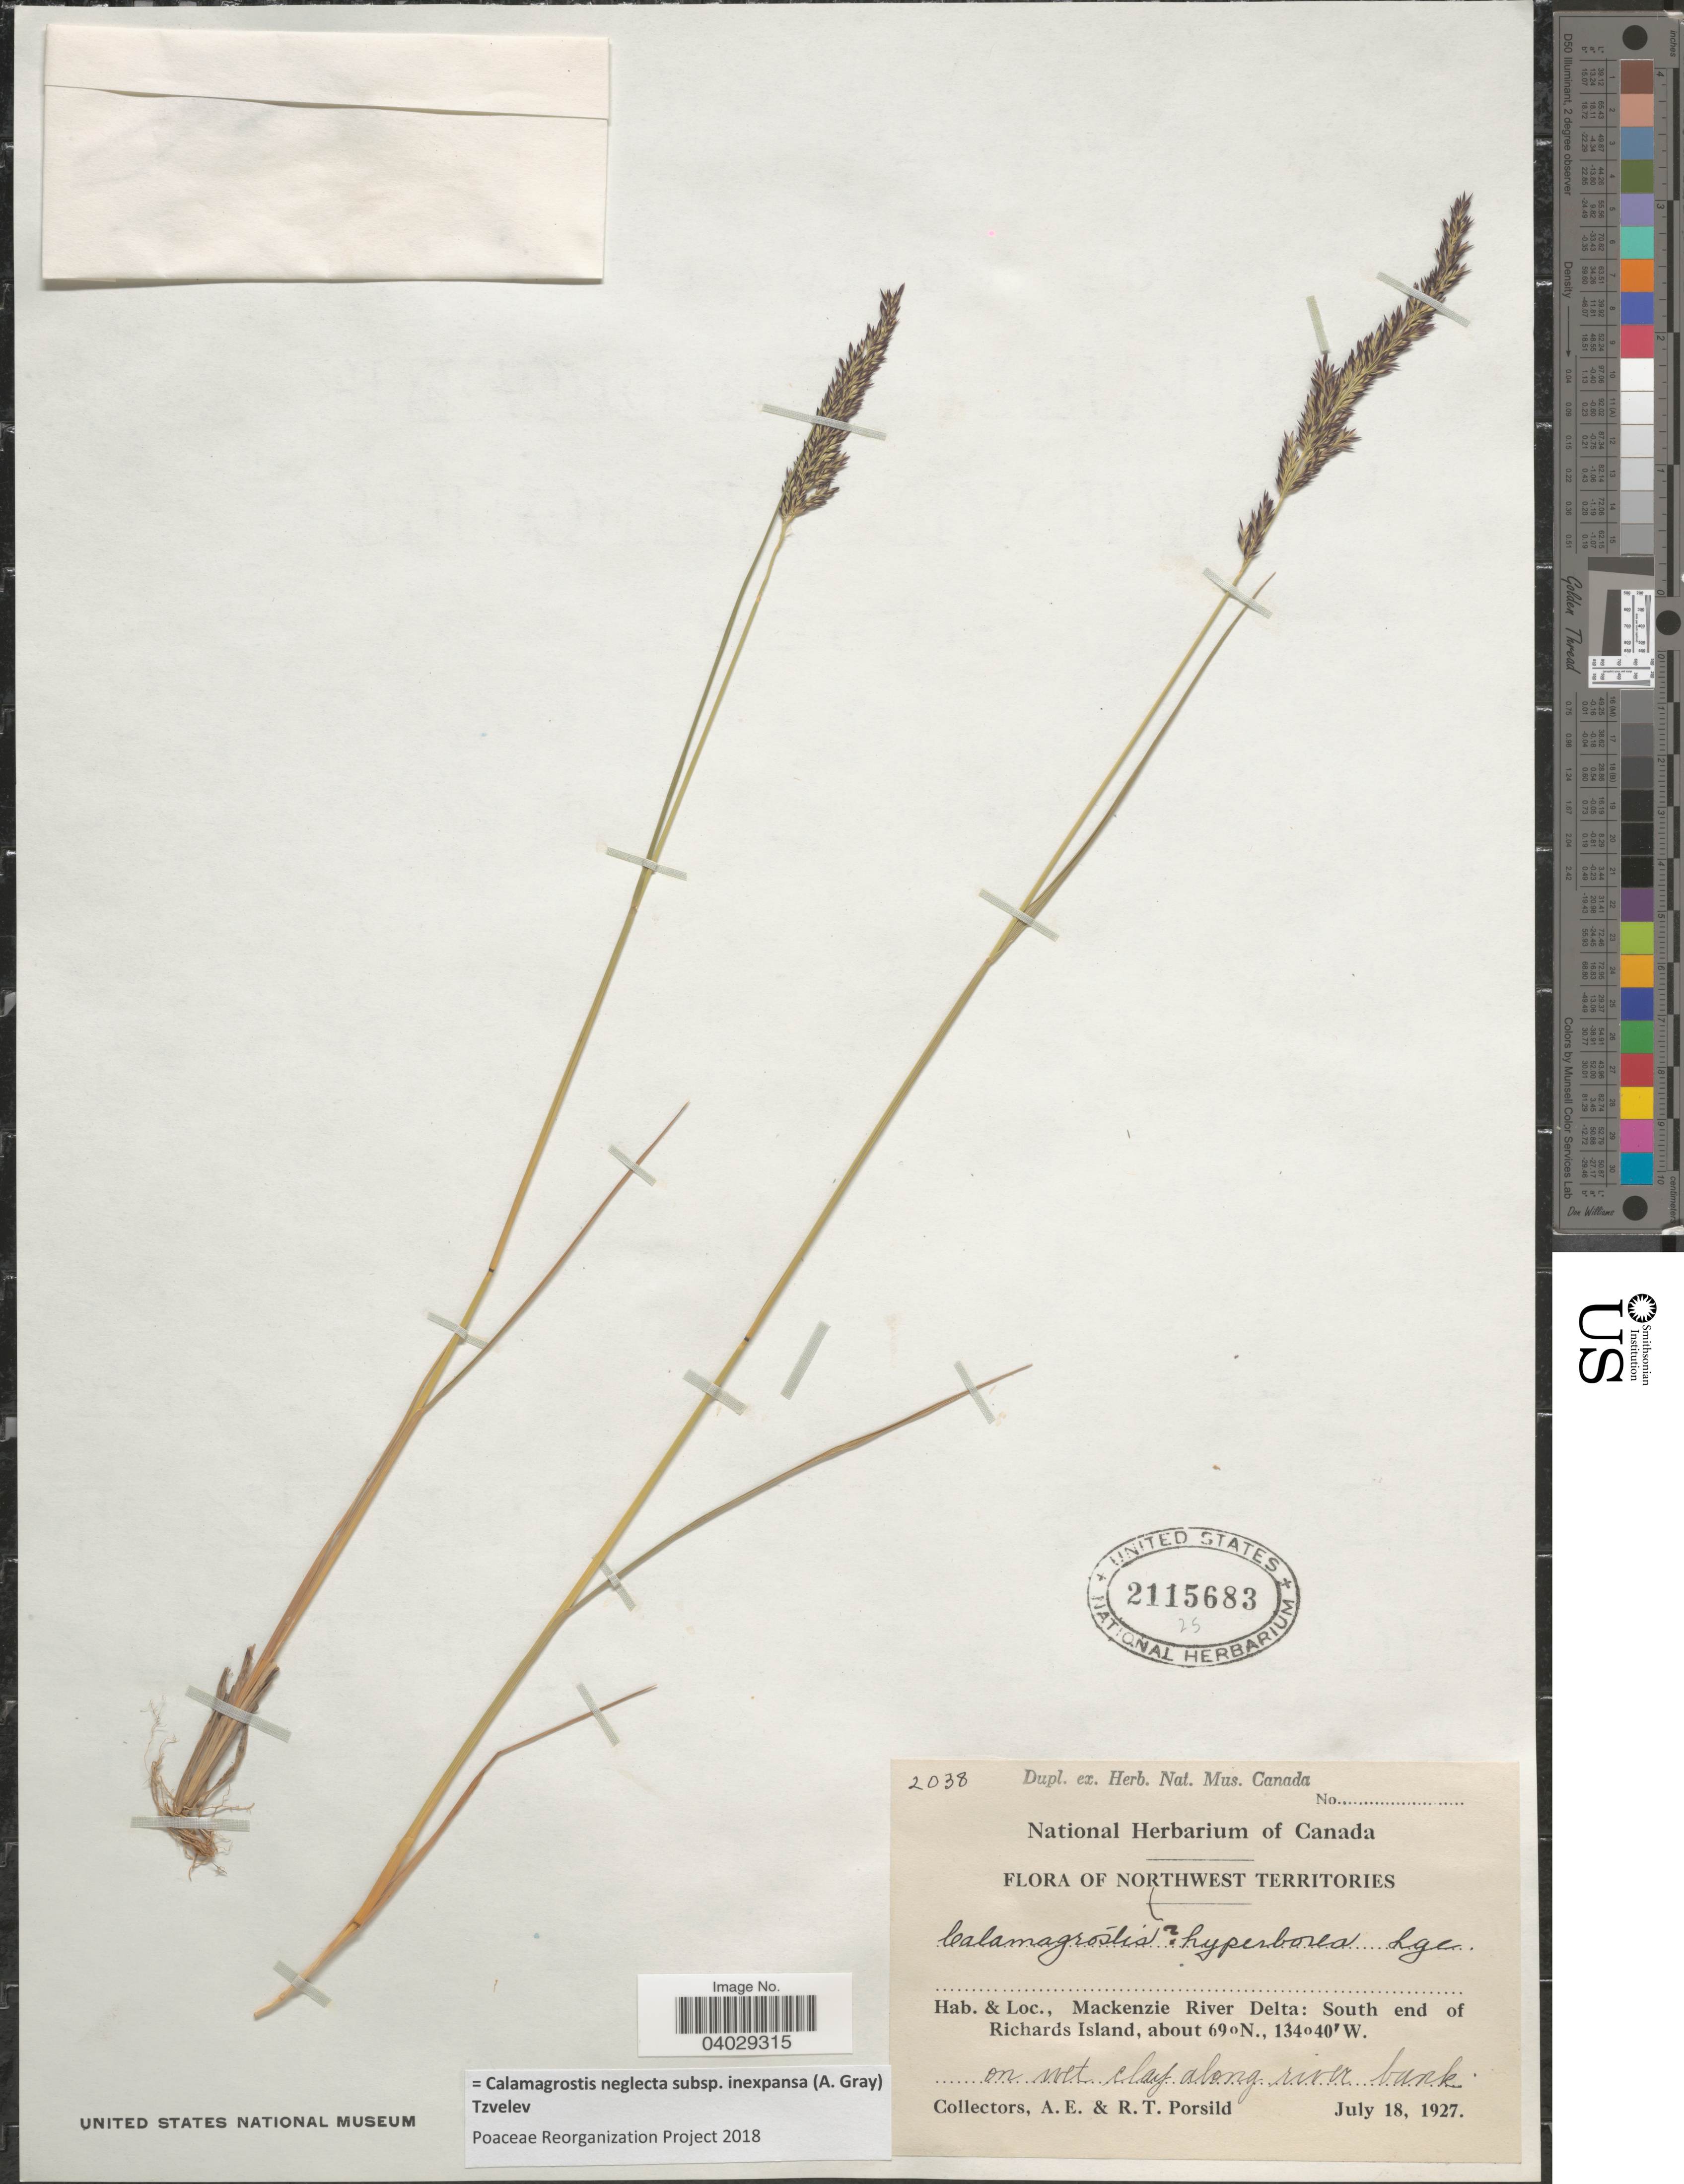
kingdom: Plantae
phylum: Tracheophyta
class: Liliopsida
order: Poales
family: Poaceae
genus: Calamagrostis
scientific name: Calamagrostis neglecta subsp. inexpansa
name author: (A. Gray) Tzvelev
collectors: A. E. Porsild & R. T. Porsild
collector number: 2038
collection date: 1972-07-18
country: Canada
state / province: Northwest Territories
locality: Mackenzie River Delta: Sound end of Richards Island. On wet clay along river bank.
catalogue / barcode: US 2115683